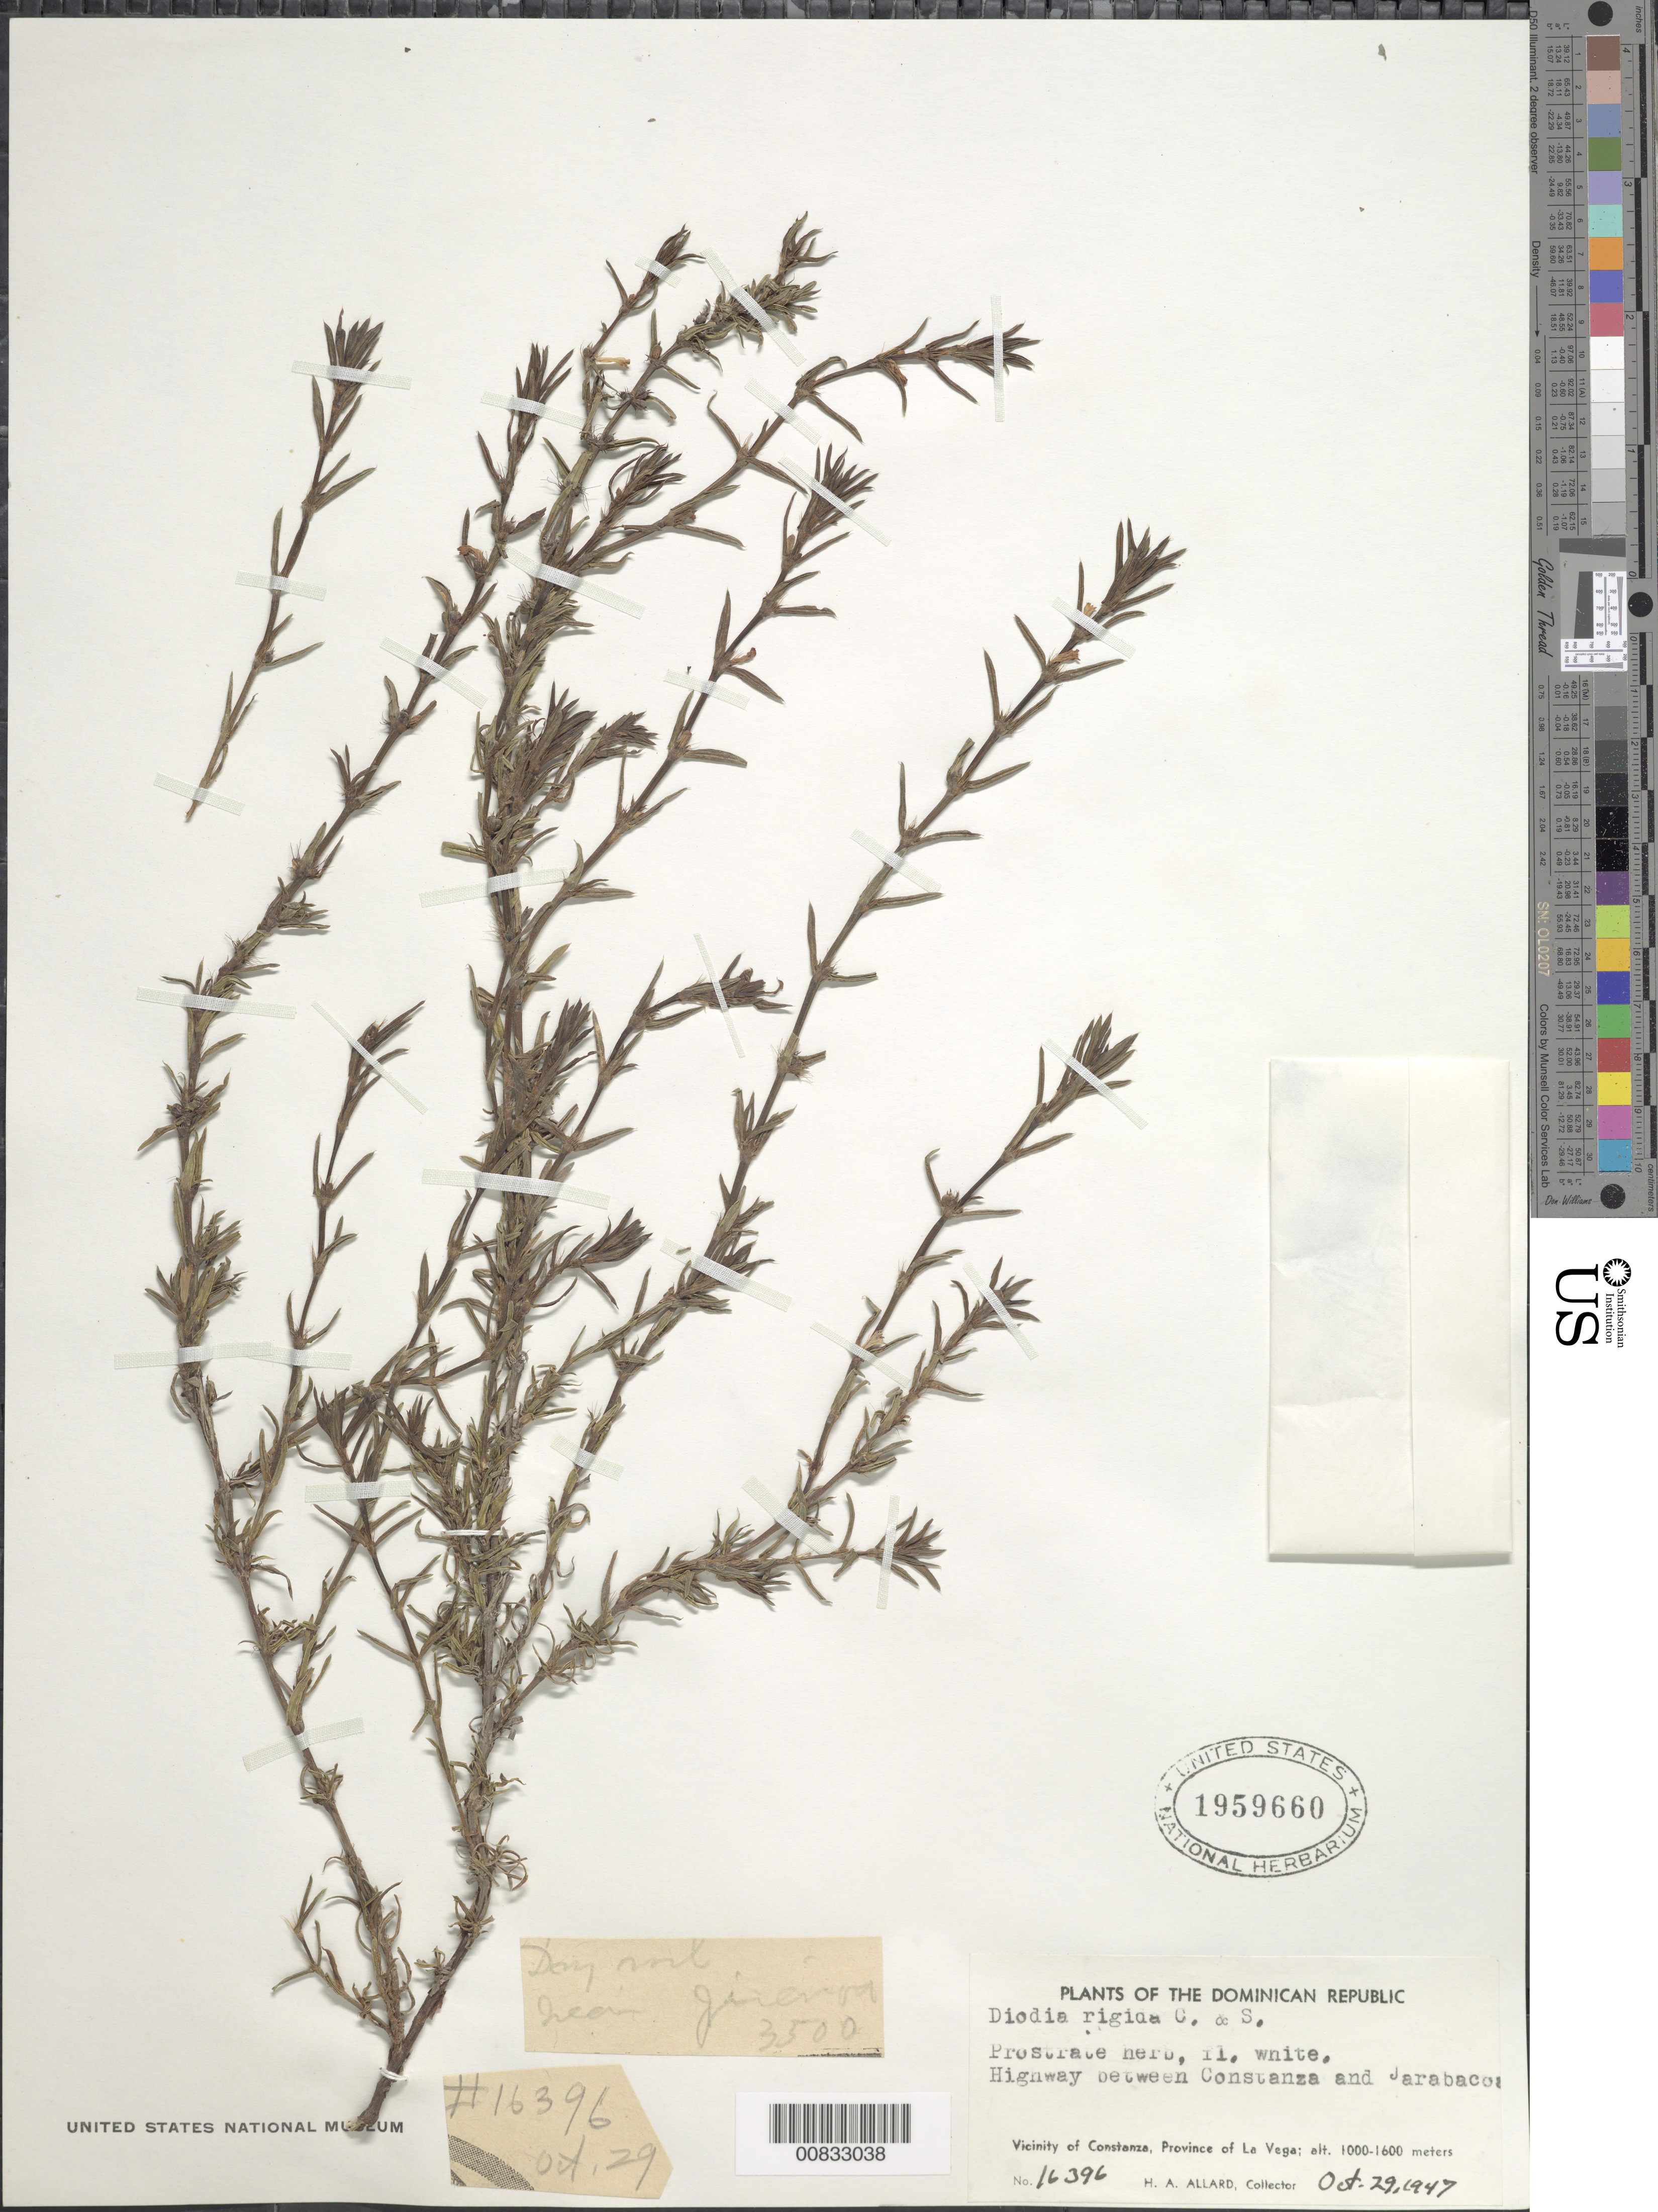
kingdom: Plantae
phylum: Tracheophyta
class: Magnoliopsida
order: Gentianales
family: Rubiaceae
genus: Diodella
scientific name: Diodella apiculata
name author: (Willd. ex Roem. & Schult.) Delprete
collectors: H. A. Allard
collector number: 16396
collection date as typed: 29 Oct 1947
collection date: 1947-10-29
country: Dominican Republic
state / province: La Vega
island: Hispaniola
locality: Vicinity of Constanza, highway between Constanza and Jarabacao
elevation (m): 1000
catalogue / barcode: US 1959660